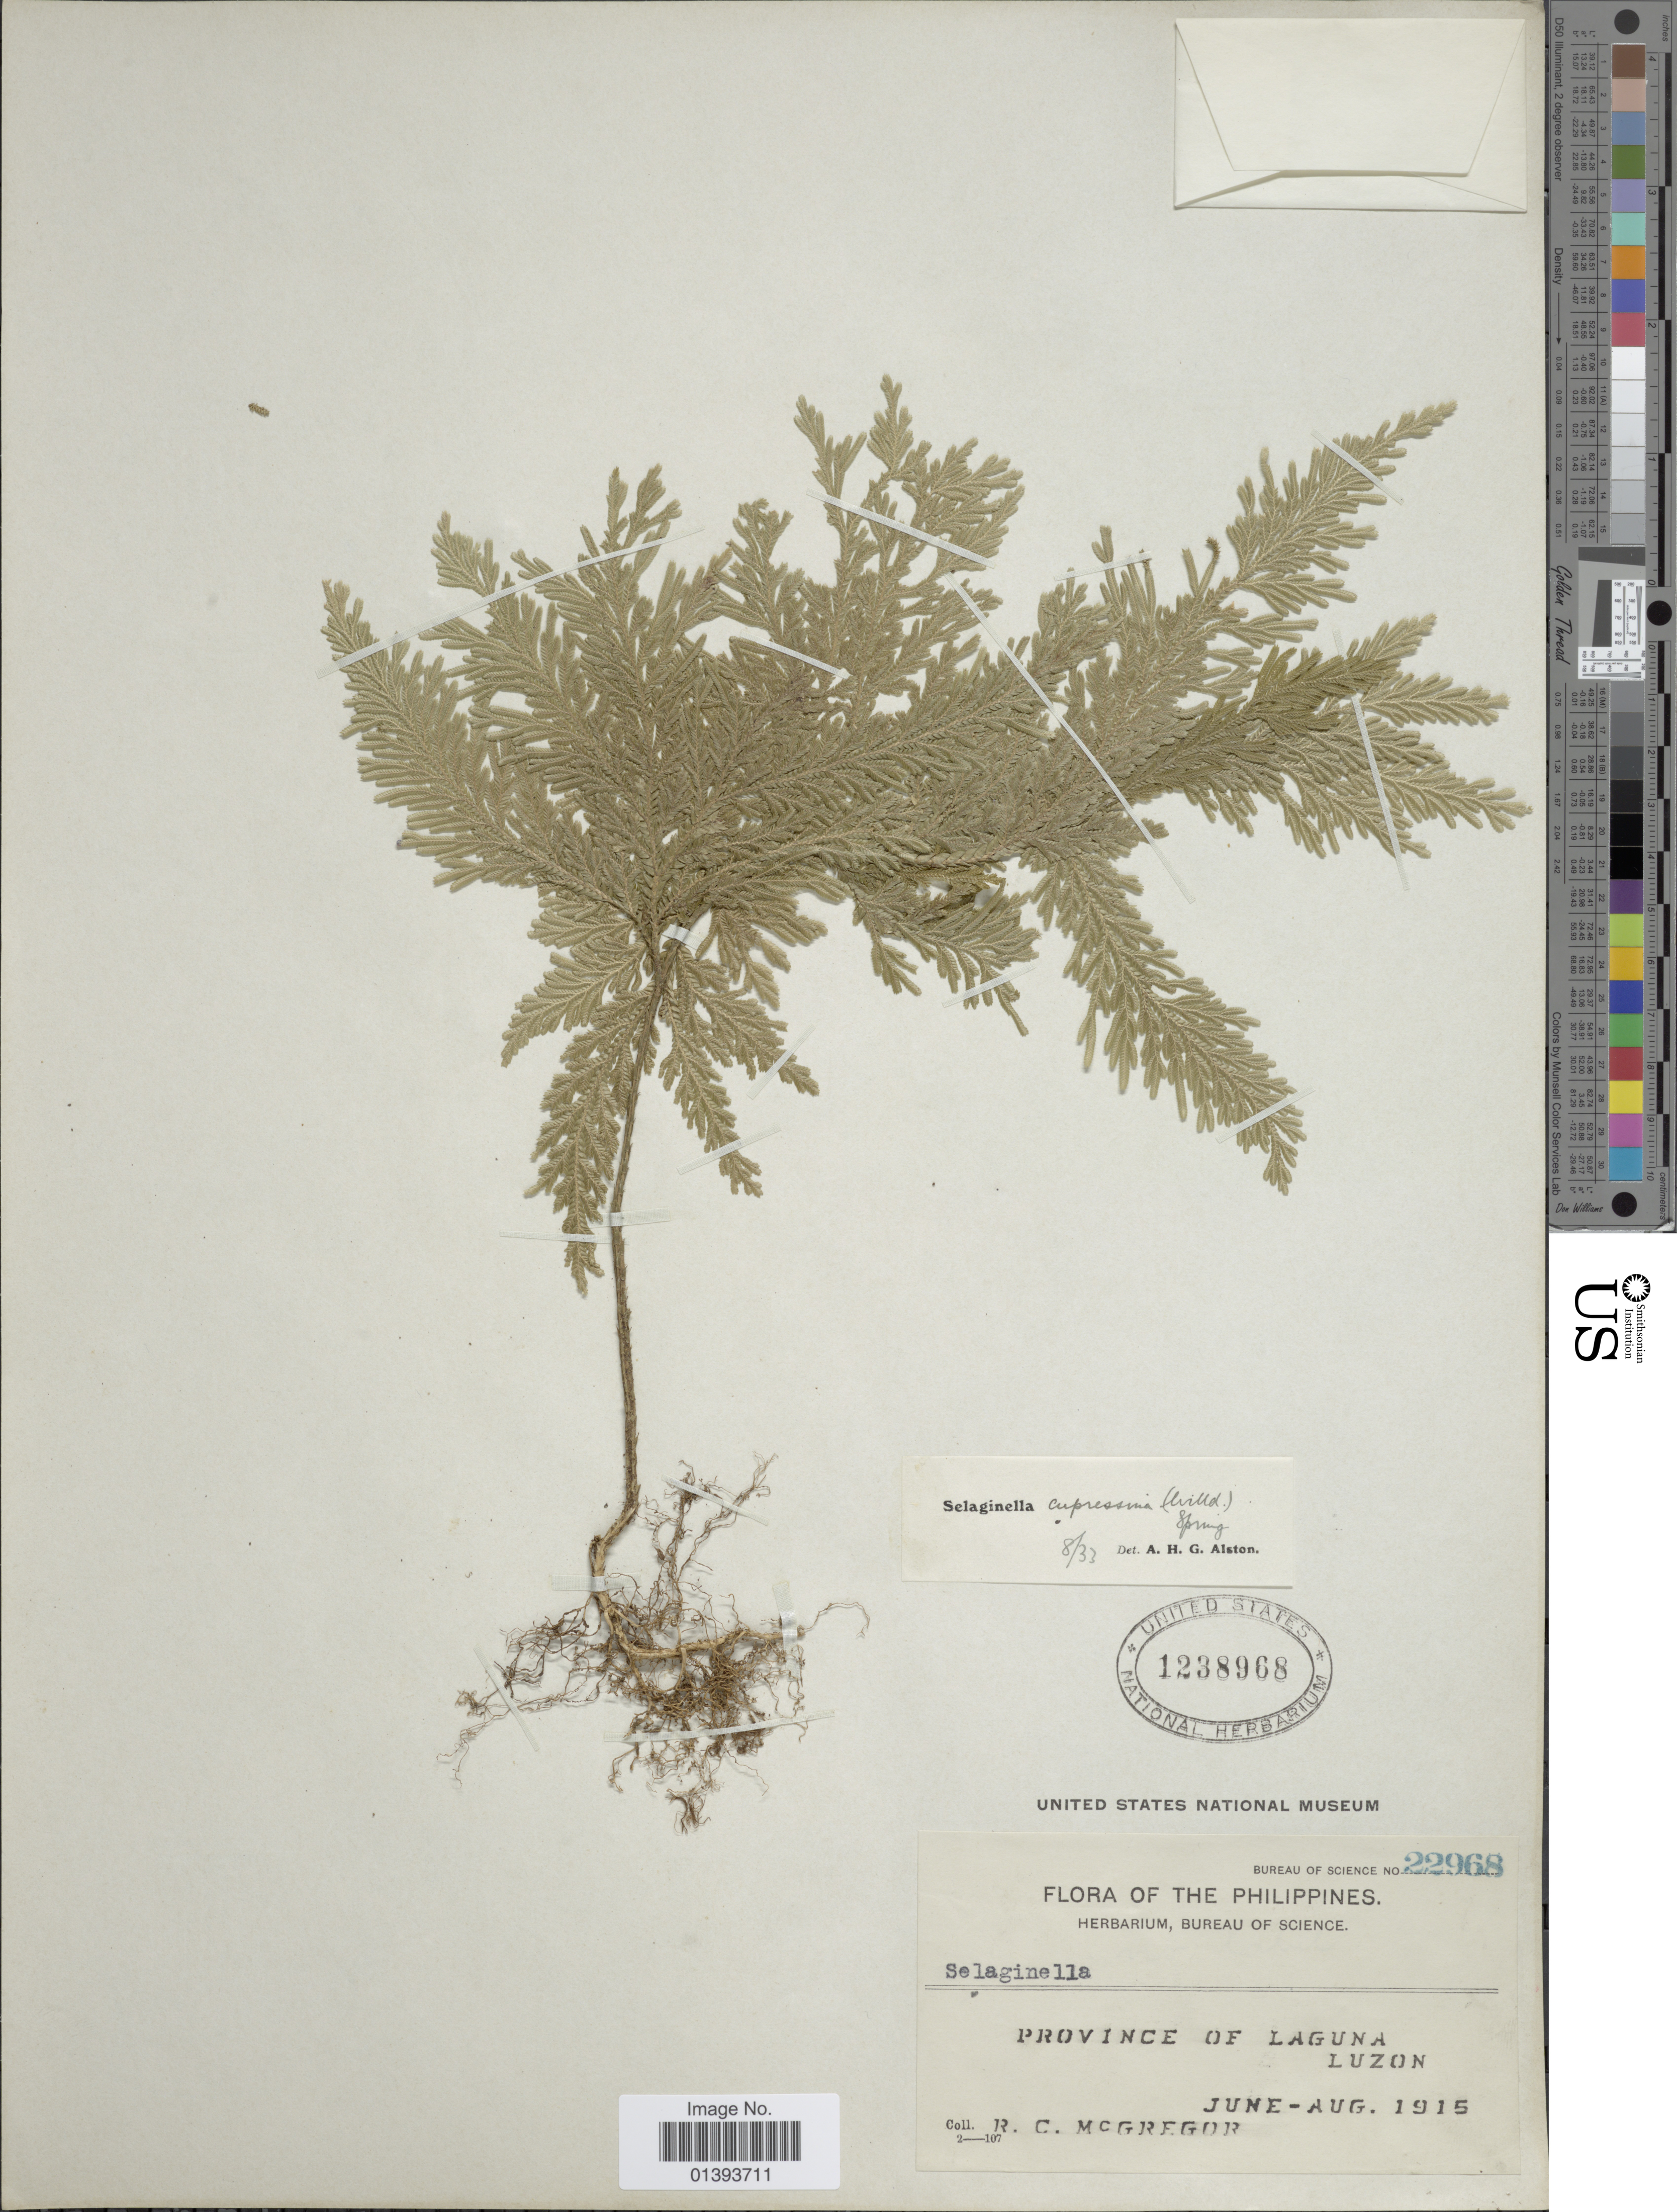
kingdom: Plantae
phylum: Tracheophyta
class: Lycopodiopsida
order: Selaginellales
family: Selaginellaceae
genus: Selaginella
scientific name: Selaginella cupressina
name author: (Willd.) Spring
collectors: R. C. McGregor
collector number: Bureau of Science 22968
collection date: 1915-06/1915-08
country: Philippines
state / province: Central Luzon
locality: Province of Laguna, Luzon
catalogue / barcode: US 1238968